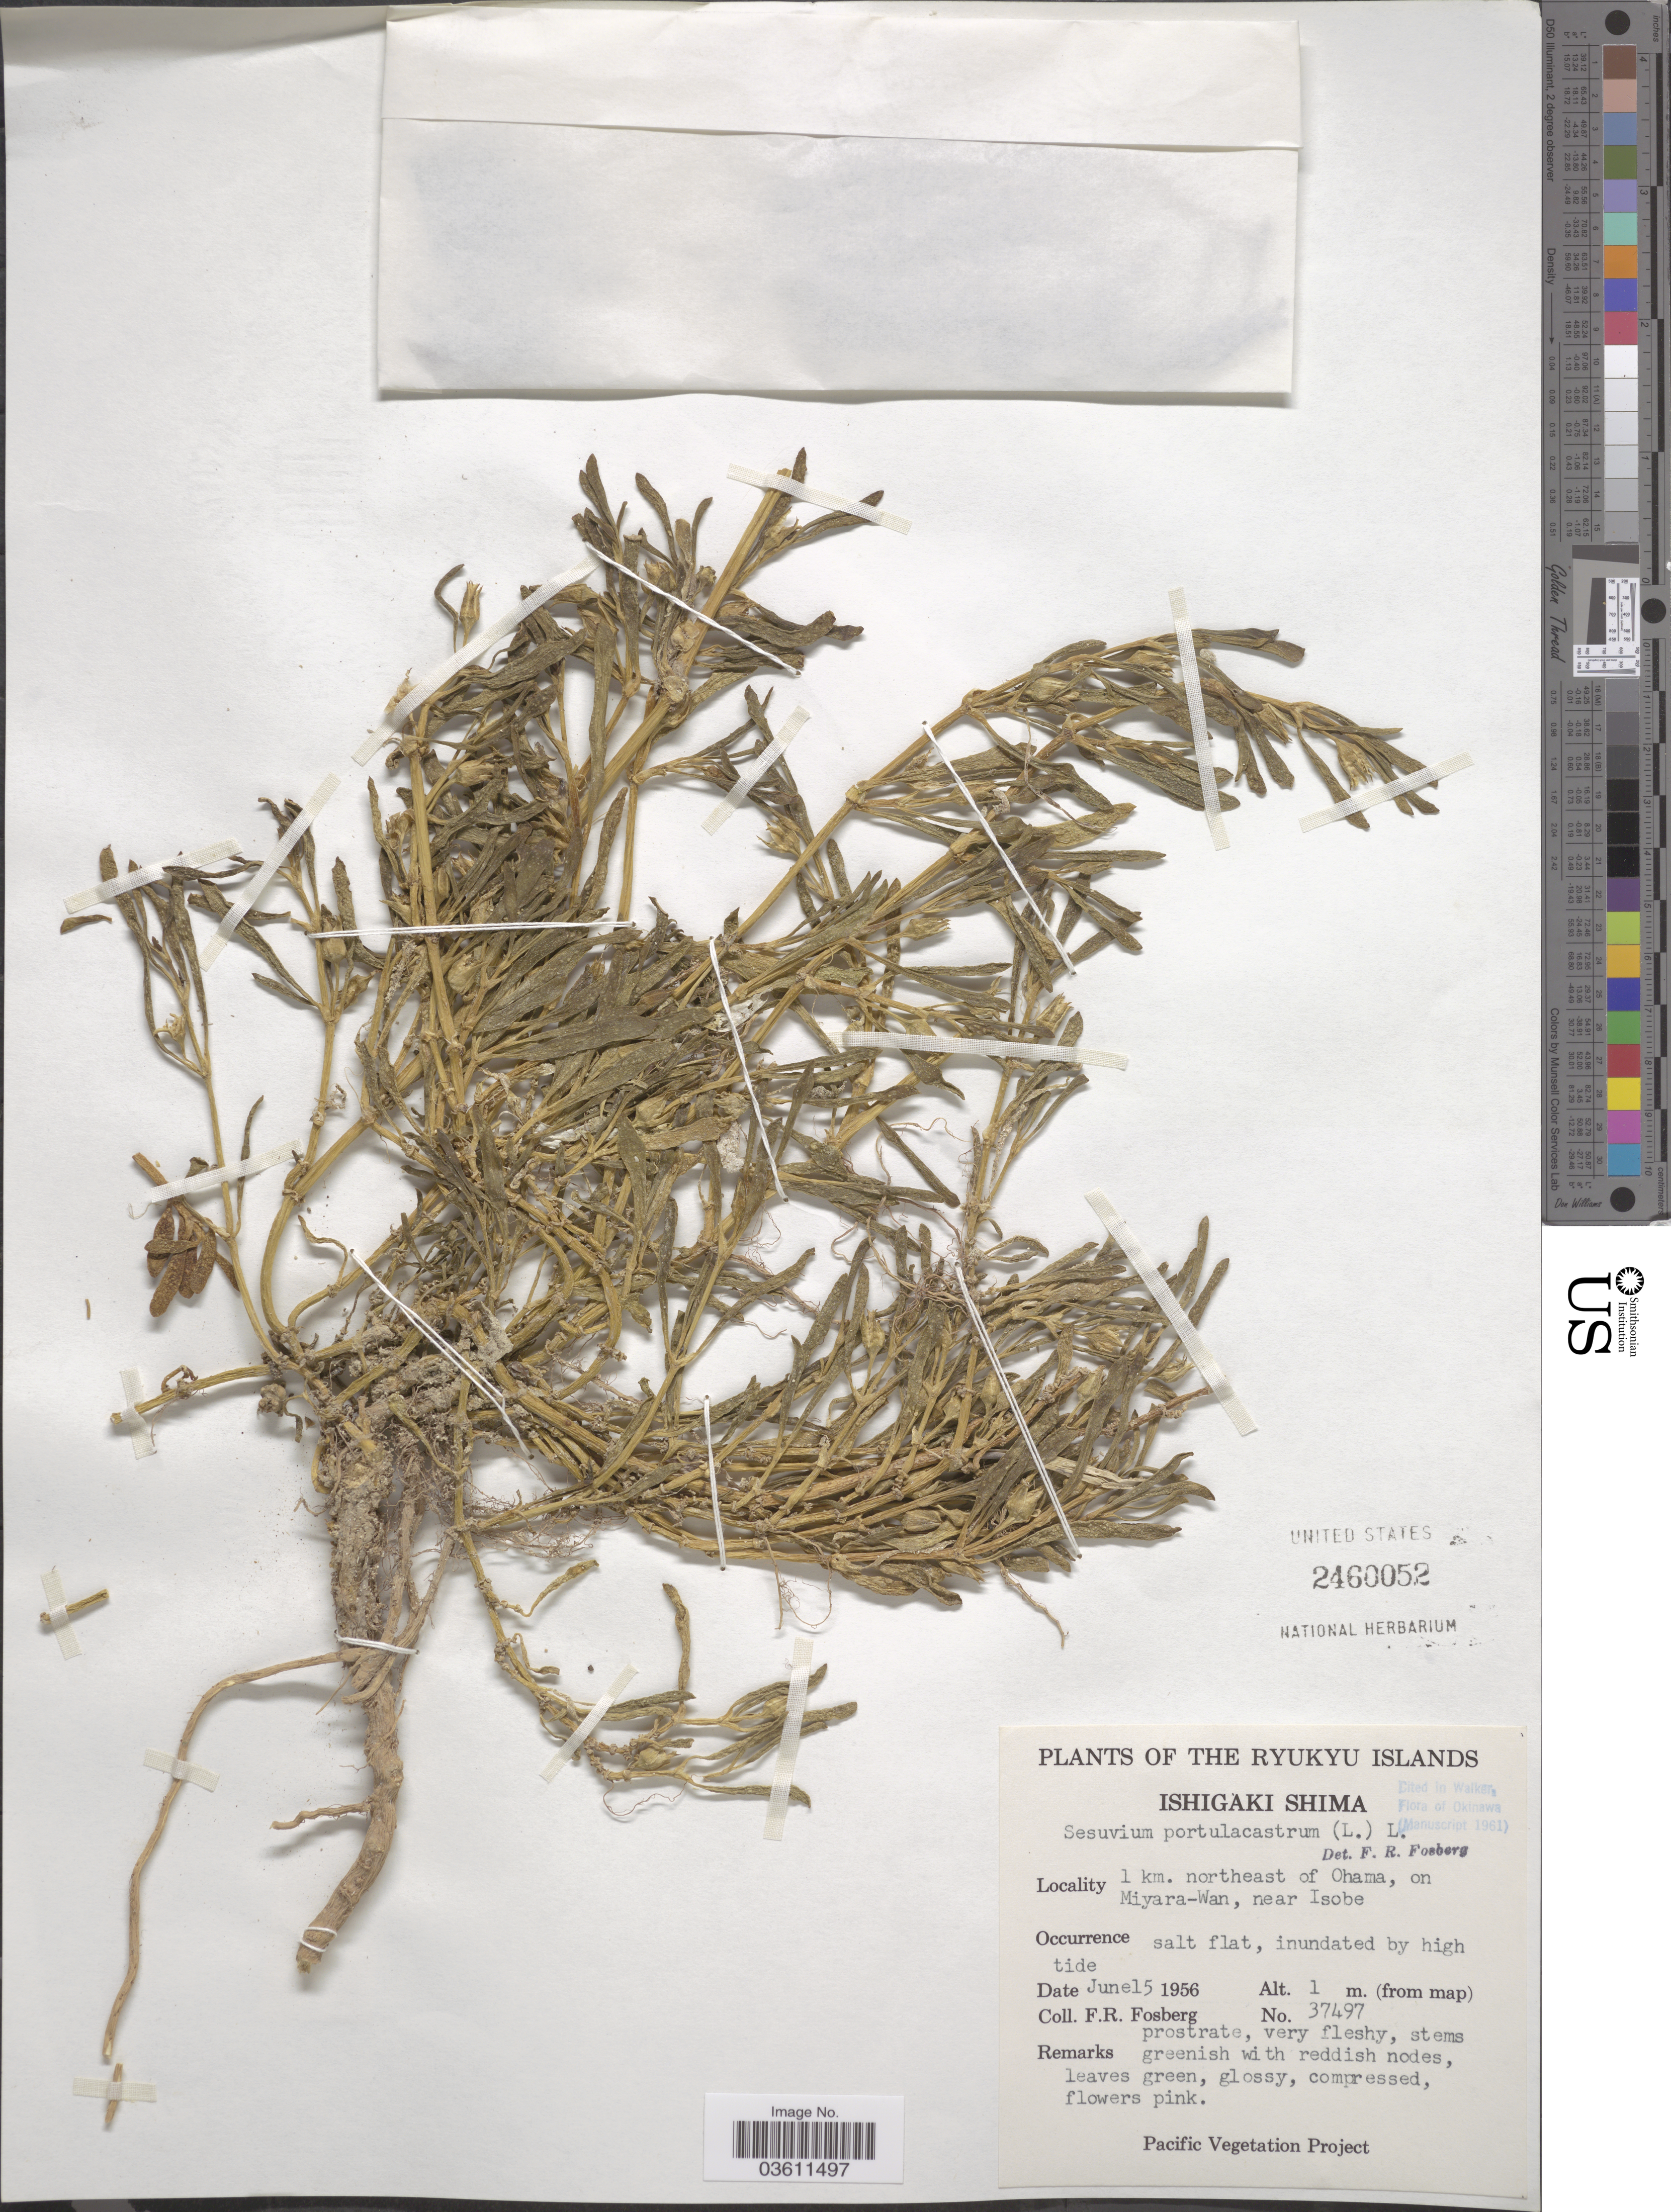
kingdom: Plantae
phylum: Tracheophyta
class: Magnoliopsida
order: Caryophyllales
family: Aizoaceae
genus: Sesuvium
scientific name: Sesuvium portulacastrum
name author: (L.) L.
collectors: F. R. Fosberg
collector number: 37497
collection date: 1956-06-15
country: Japan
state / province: Okinawa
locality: The Ryukyu Islands. Ishigaki Shima. 1 km. northeast of Ohama, on Miyara-Wan, near Isobe.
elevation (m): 1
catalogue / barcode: US 2460052